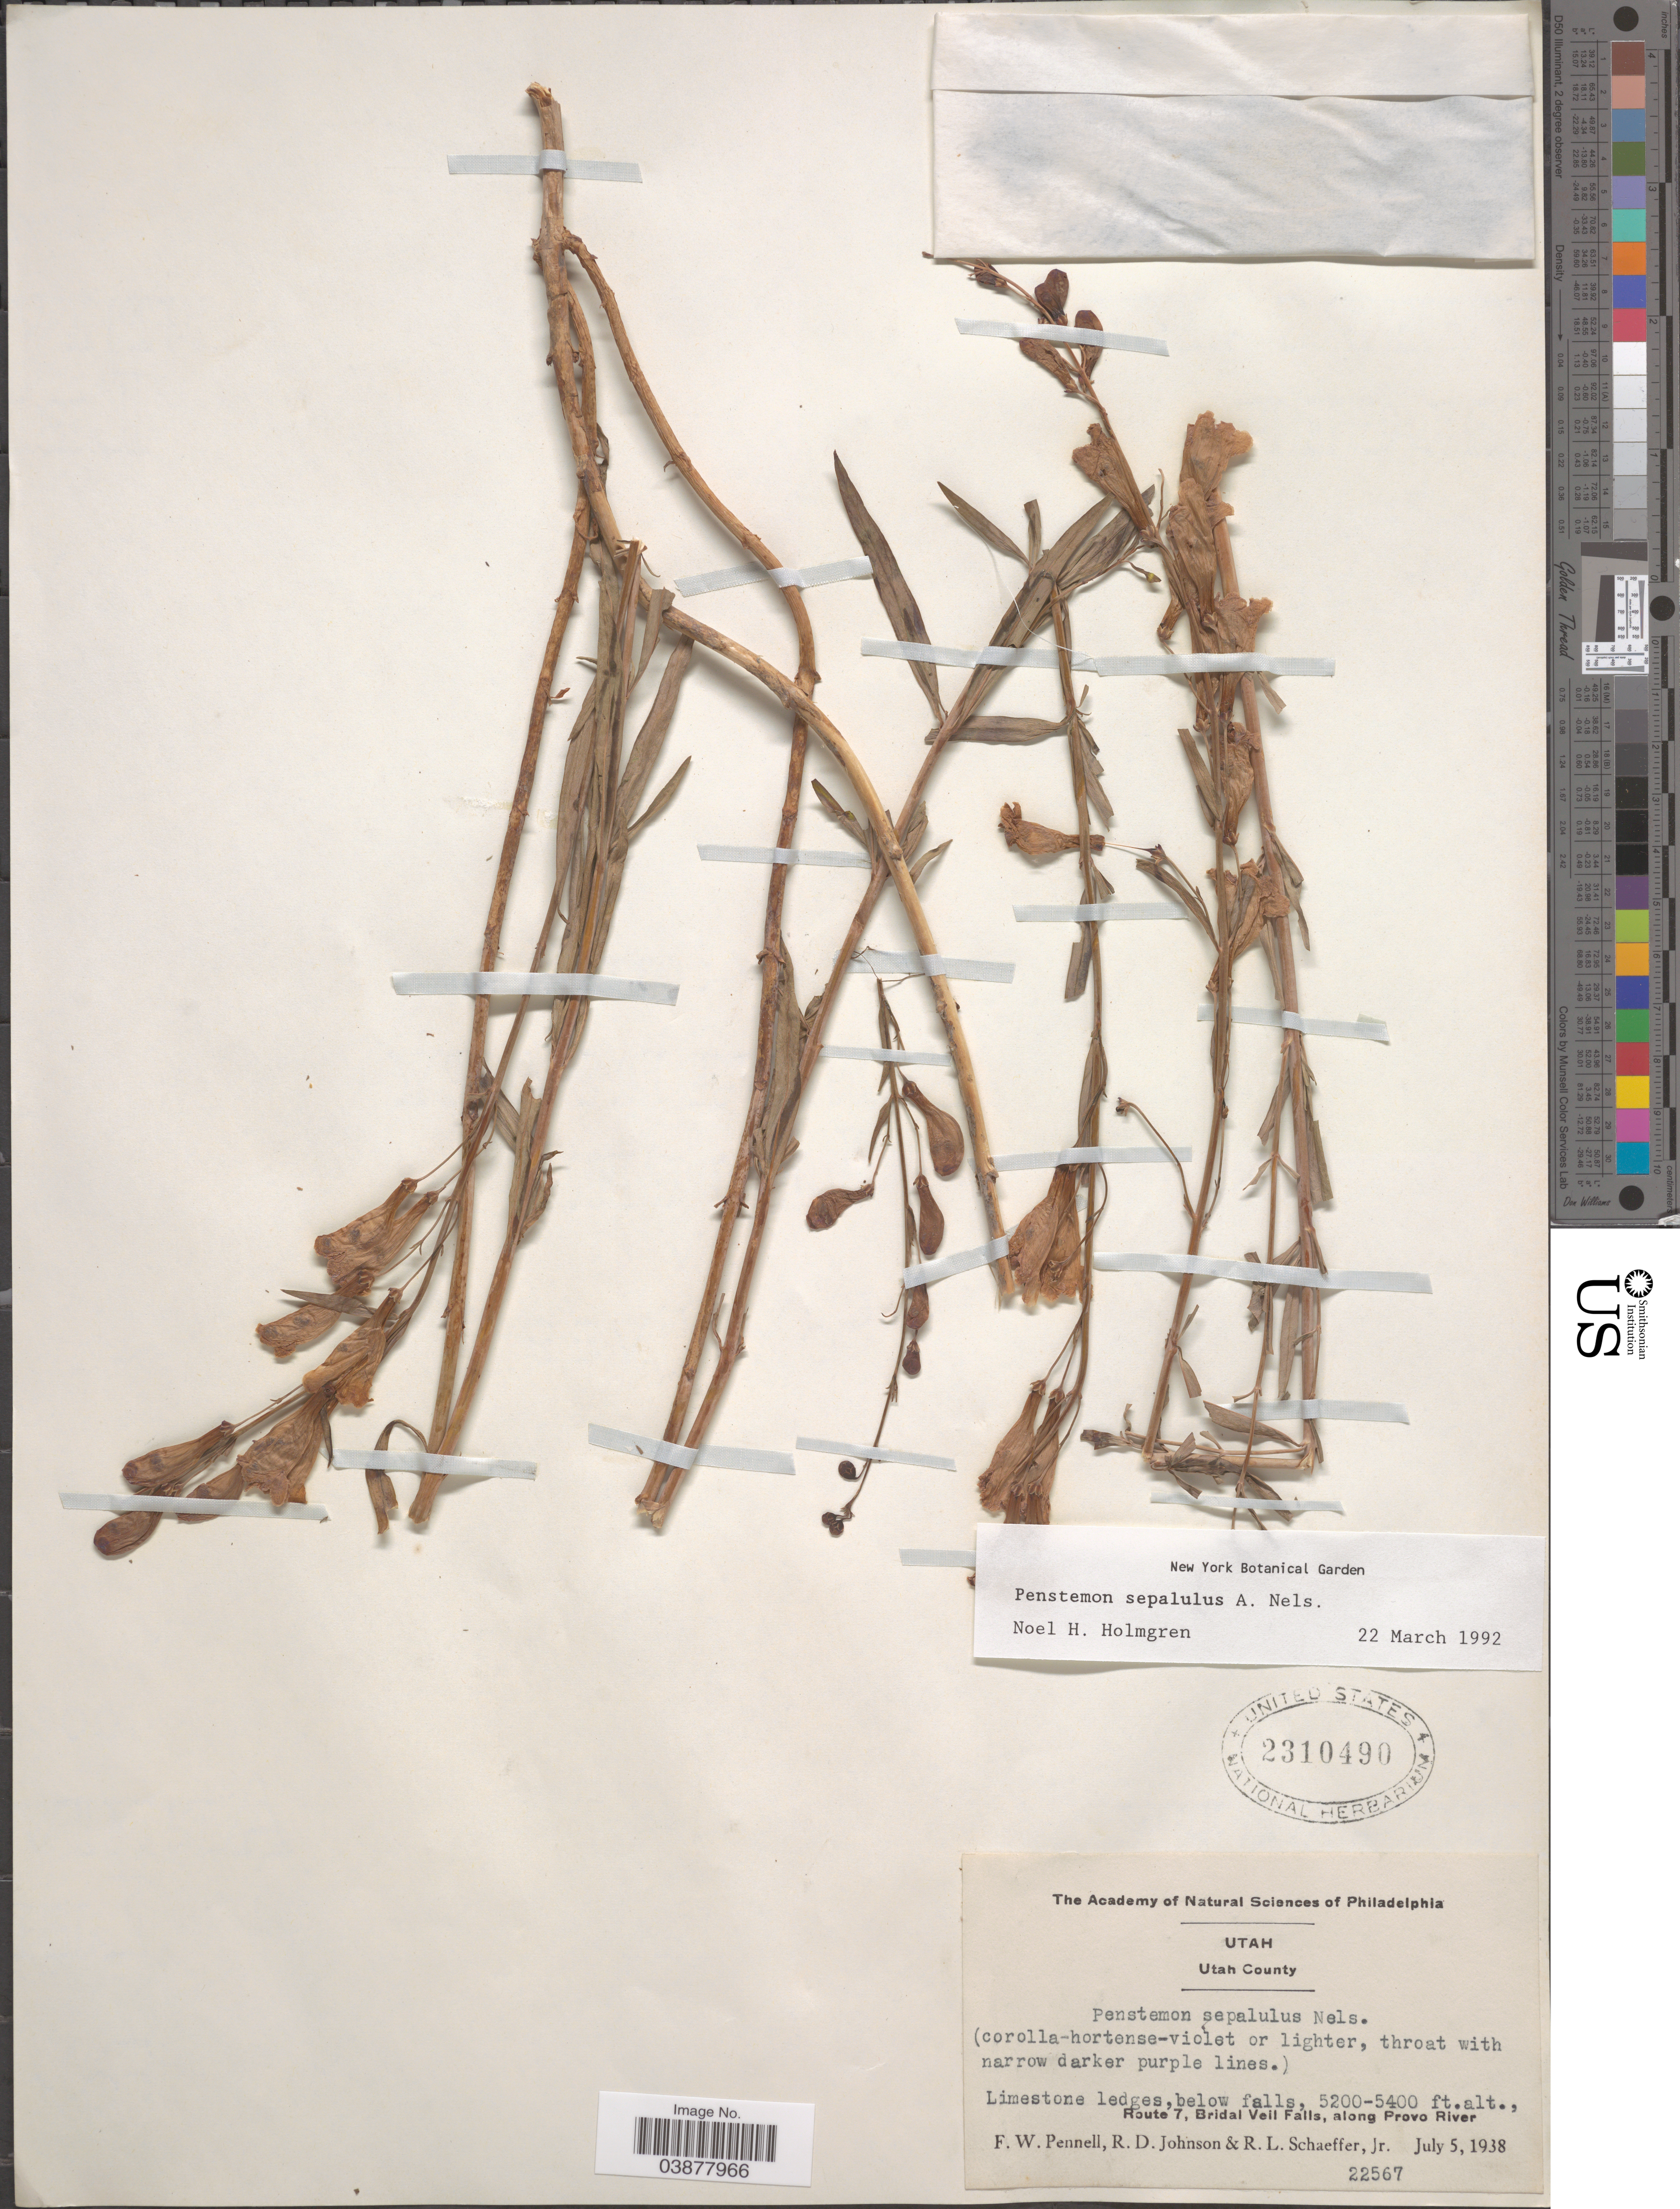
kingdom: Plantae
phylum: Tracheophyta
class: Magnoliopsida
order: Lamiales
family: Plantaginaceae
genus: Penstemon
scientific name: Penstemon sepalulus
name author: A. Nelson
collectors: F. W. Pennell, R. D. Johnson & R. L. Schaeffer Jr.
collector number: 22567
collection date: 1938-07-05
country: United States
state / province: Utah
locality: Utah County. Limestone ledges, below falls. Route 7, Bridal Veil Falls, along Provo River.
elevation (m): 1585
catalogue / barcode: US 2310490